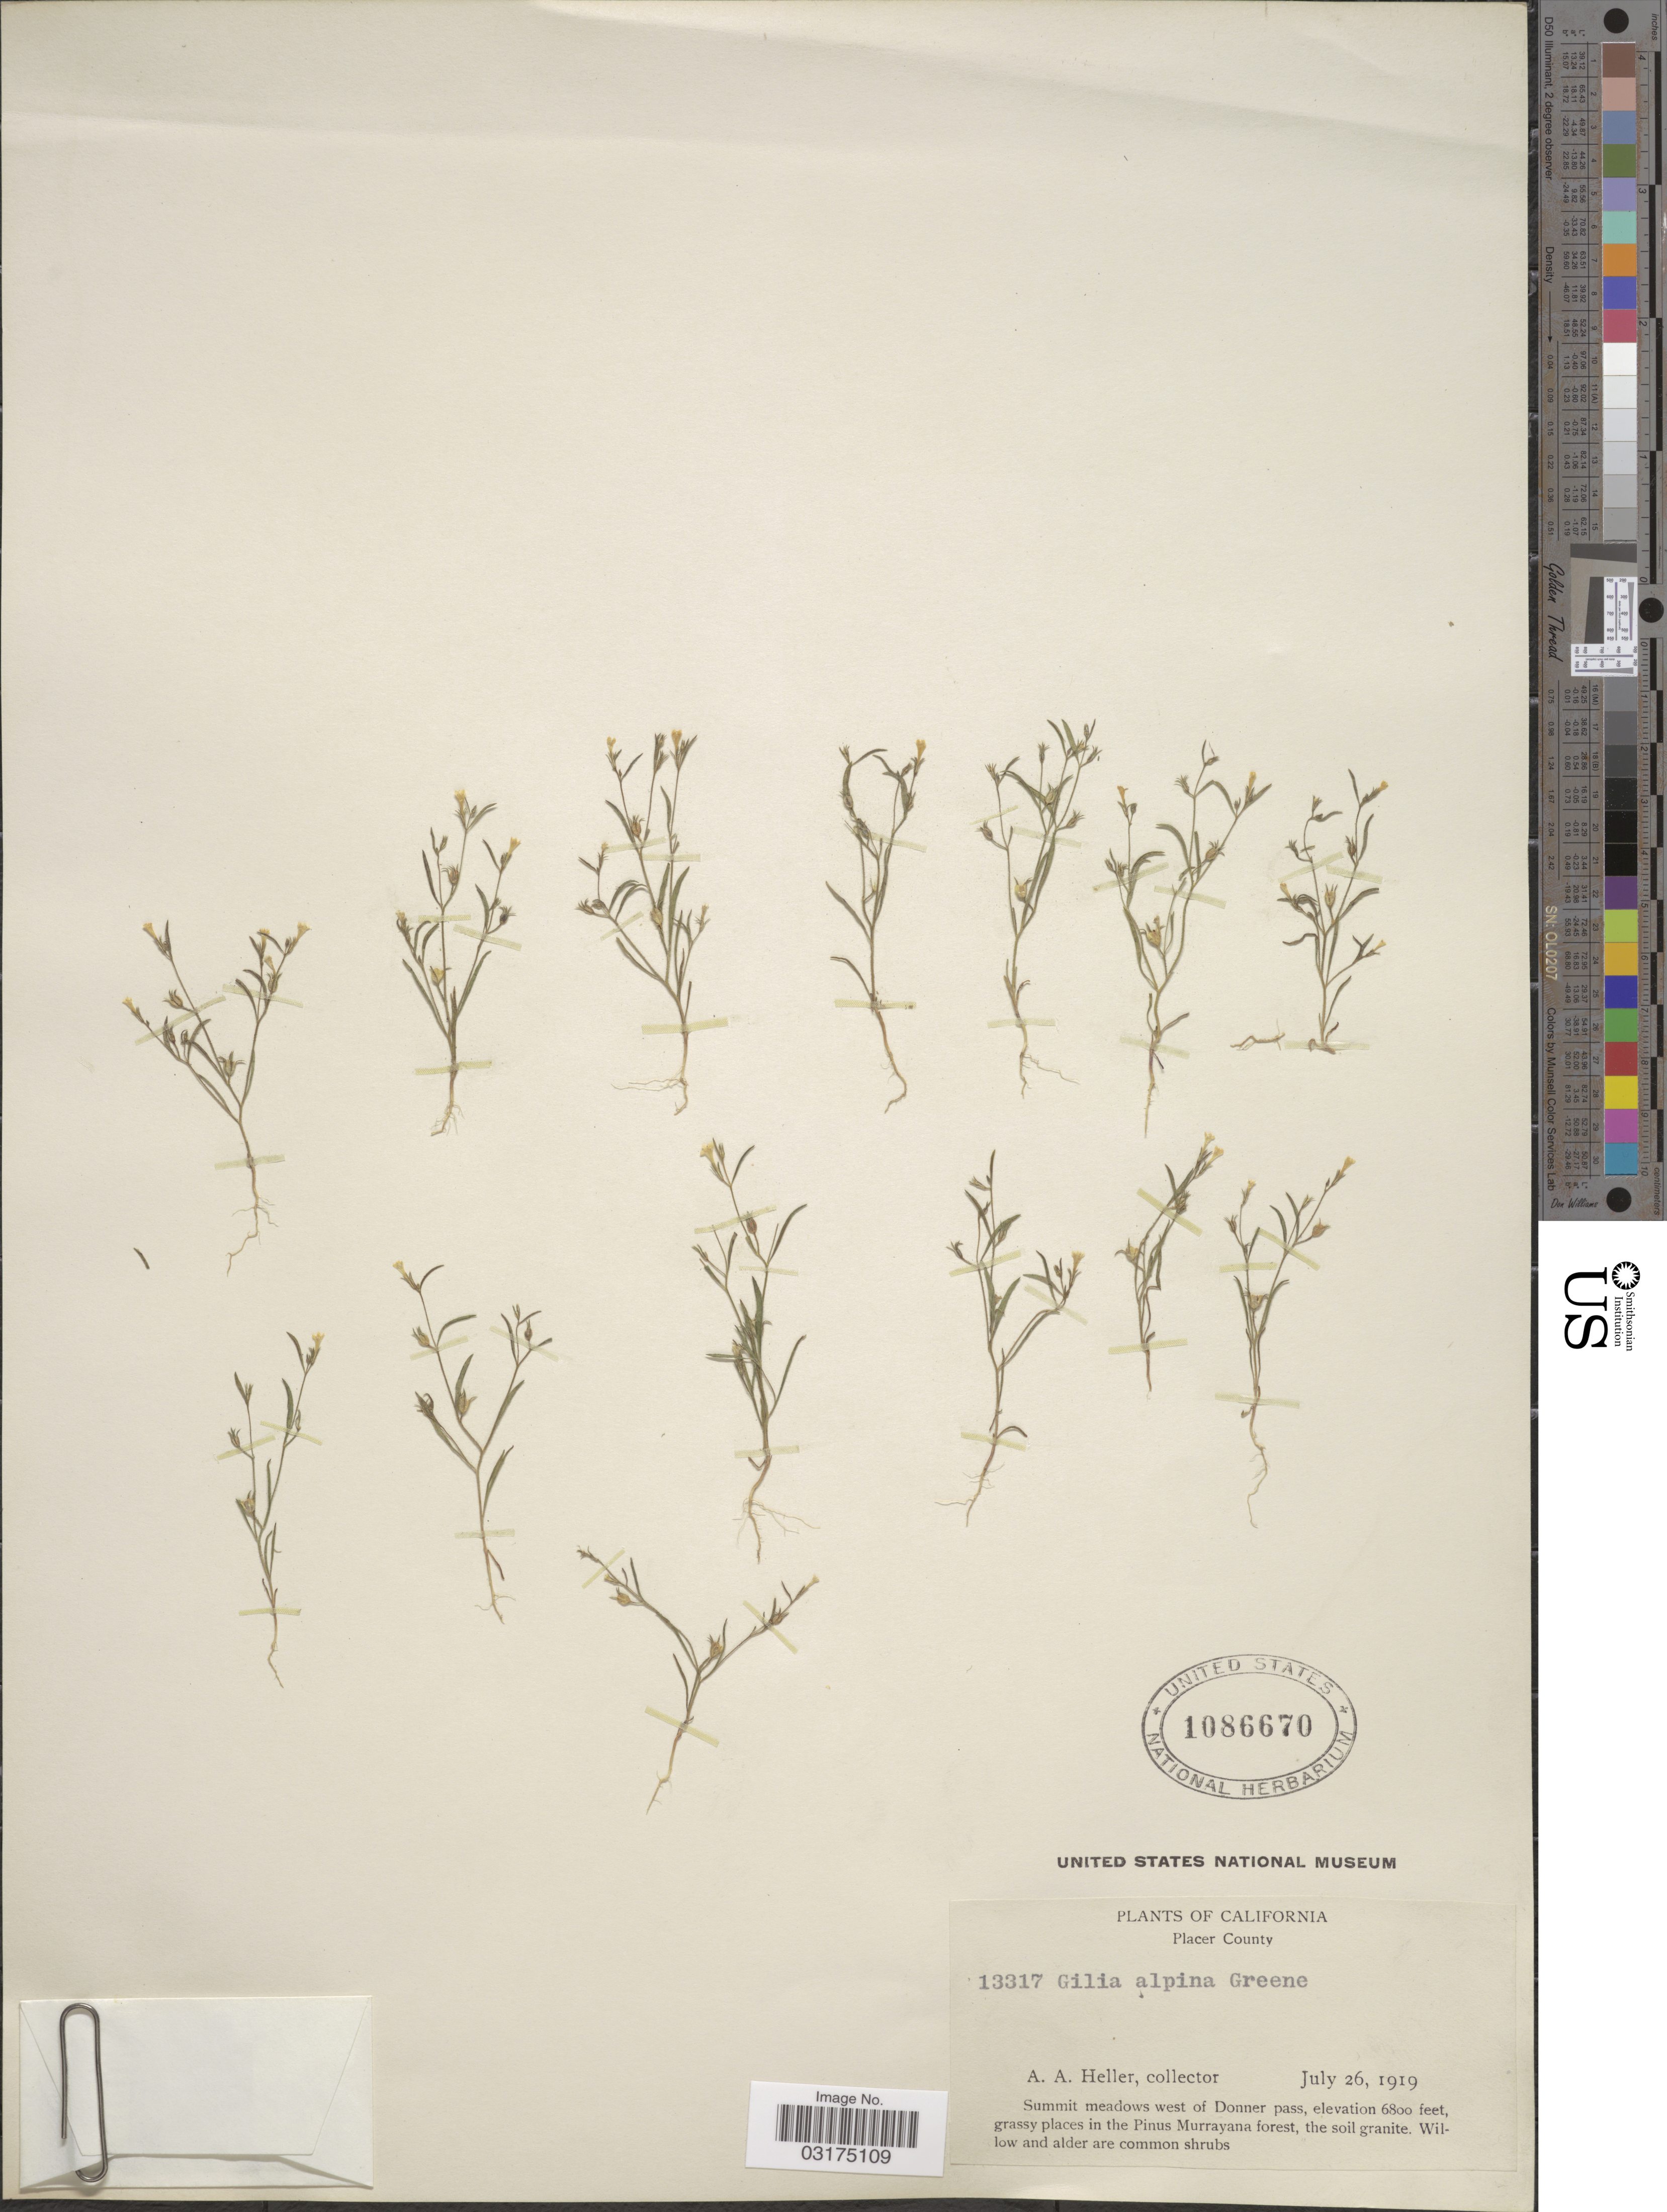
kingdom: Plantae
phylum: Tracheophyta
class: Magnoliopsida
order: Ericales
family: Polemoniaceae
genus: Navarretia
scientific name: Navarretia capillaris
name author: (Kellogg) Kuntze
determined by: Strong, Mark T., (BOT), Smithsonian Institution - National Museum of Natural History (UNITED STATES)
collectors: A. A. Heller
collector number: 13317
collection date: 1919-07-26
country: United States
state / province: California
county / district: Placer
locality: Placer County, Summit meadows west of Donner Pass.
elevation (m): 2073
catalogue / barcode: US 1086670